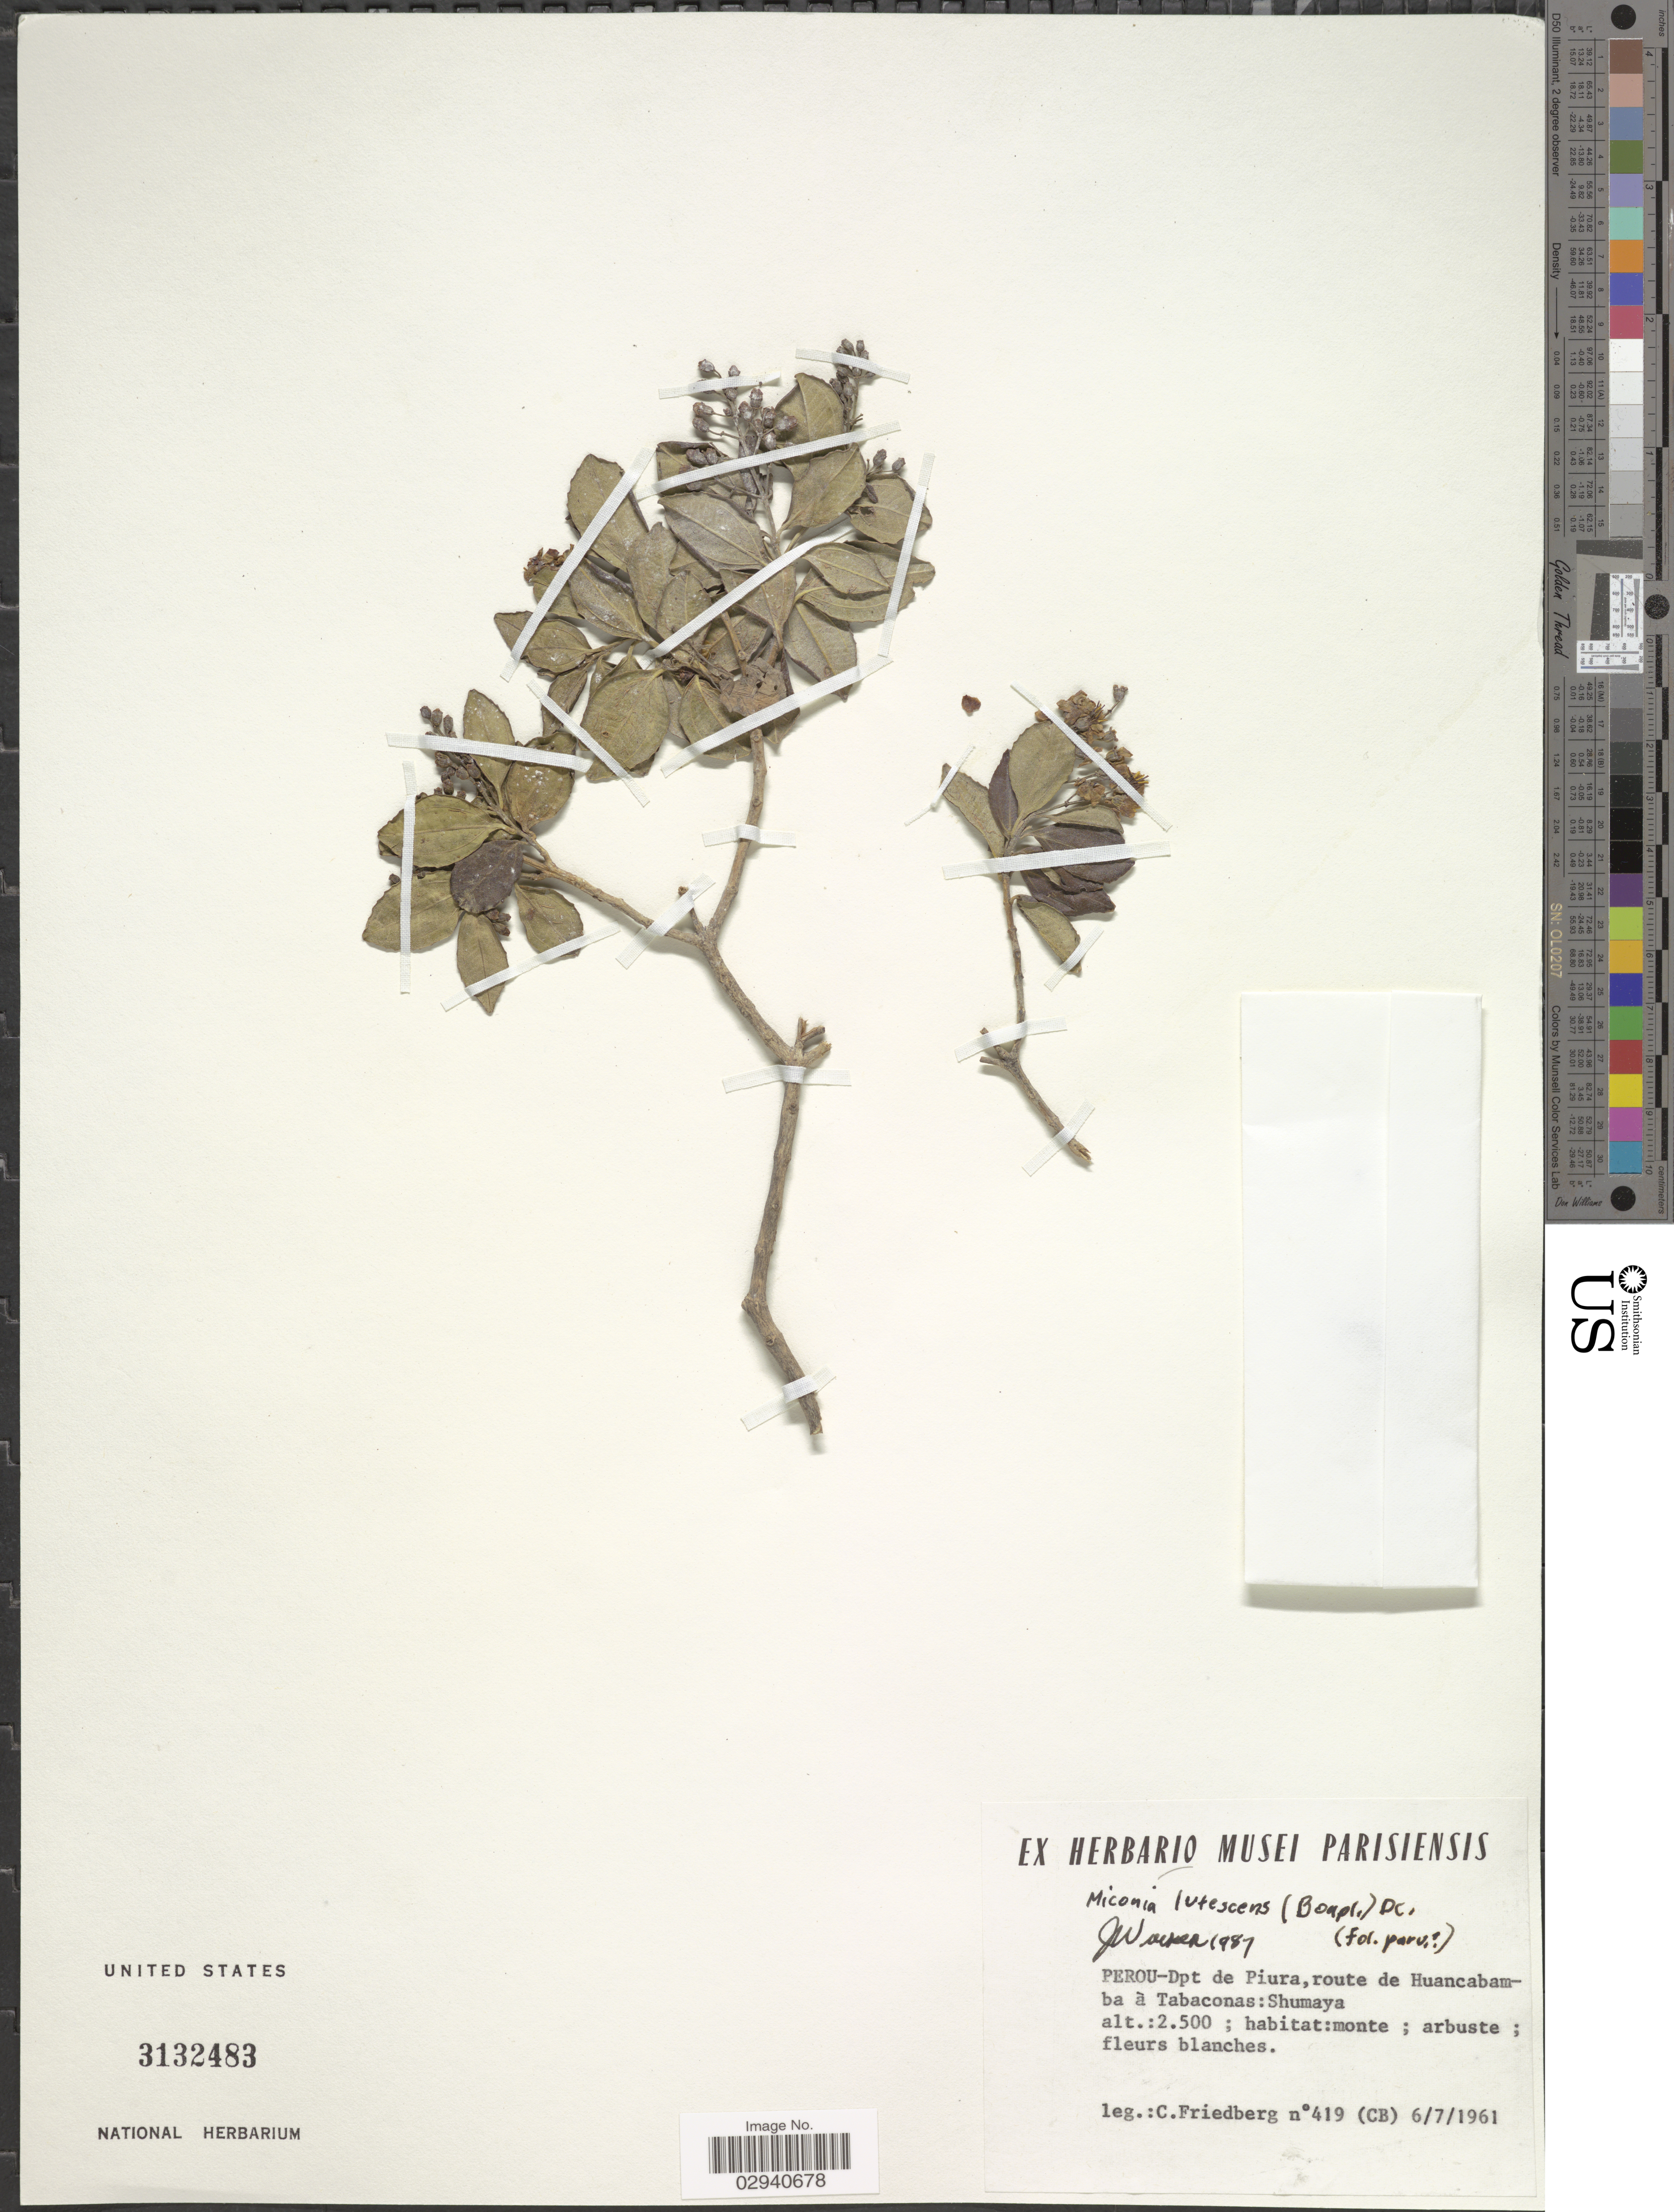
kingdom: Plantae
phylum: Tracheophyta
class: Magnoliopsida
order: Myrtales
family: Melastomataceae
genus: Miconia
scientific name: Miconia lutescens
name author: (Bonpl.) DC.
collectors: C. Friedberg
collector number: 419(CB)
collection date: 1961-07-06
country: Peru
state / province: Piura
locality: Dpt de Piura, route de Huancabamba à Tabaconas: Shumaya.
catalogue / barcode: US 3132483